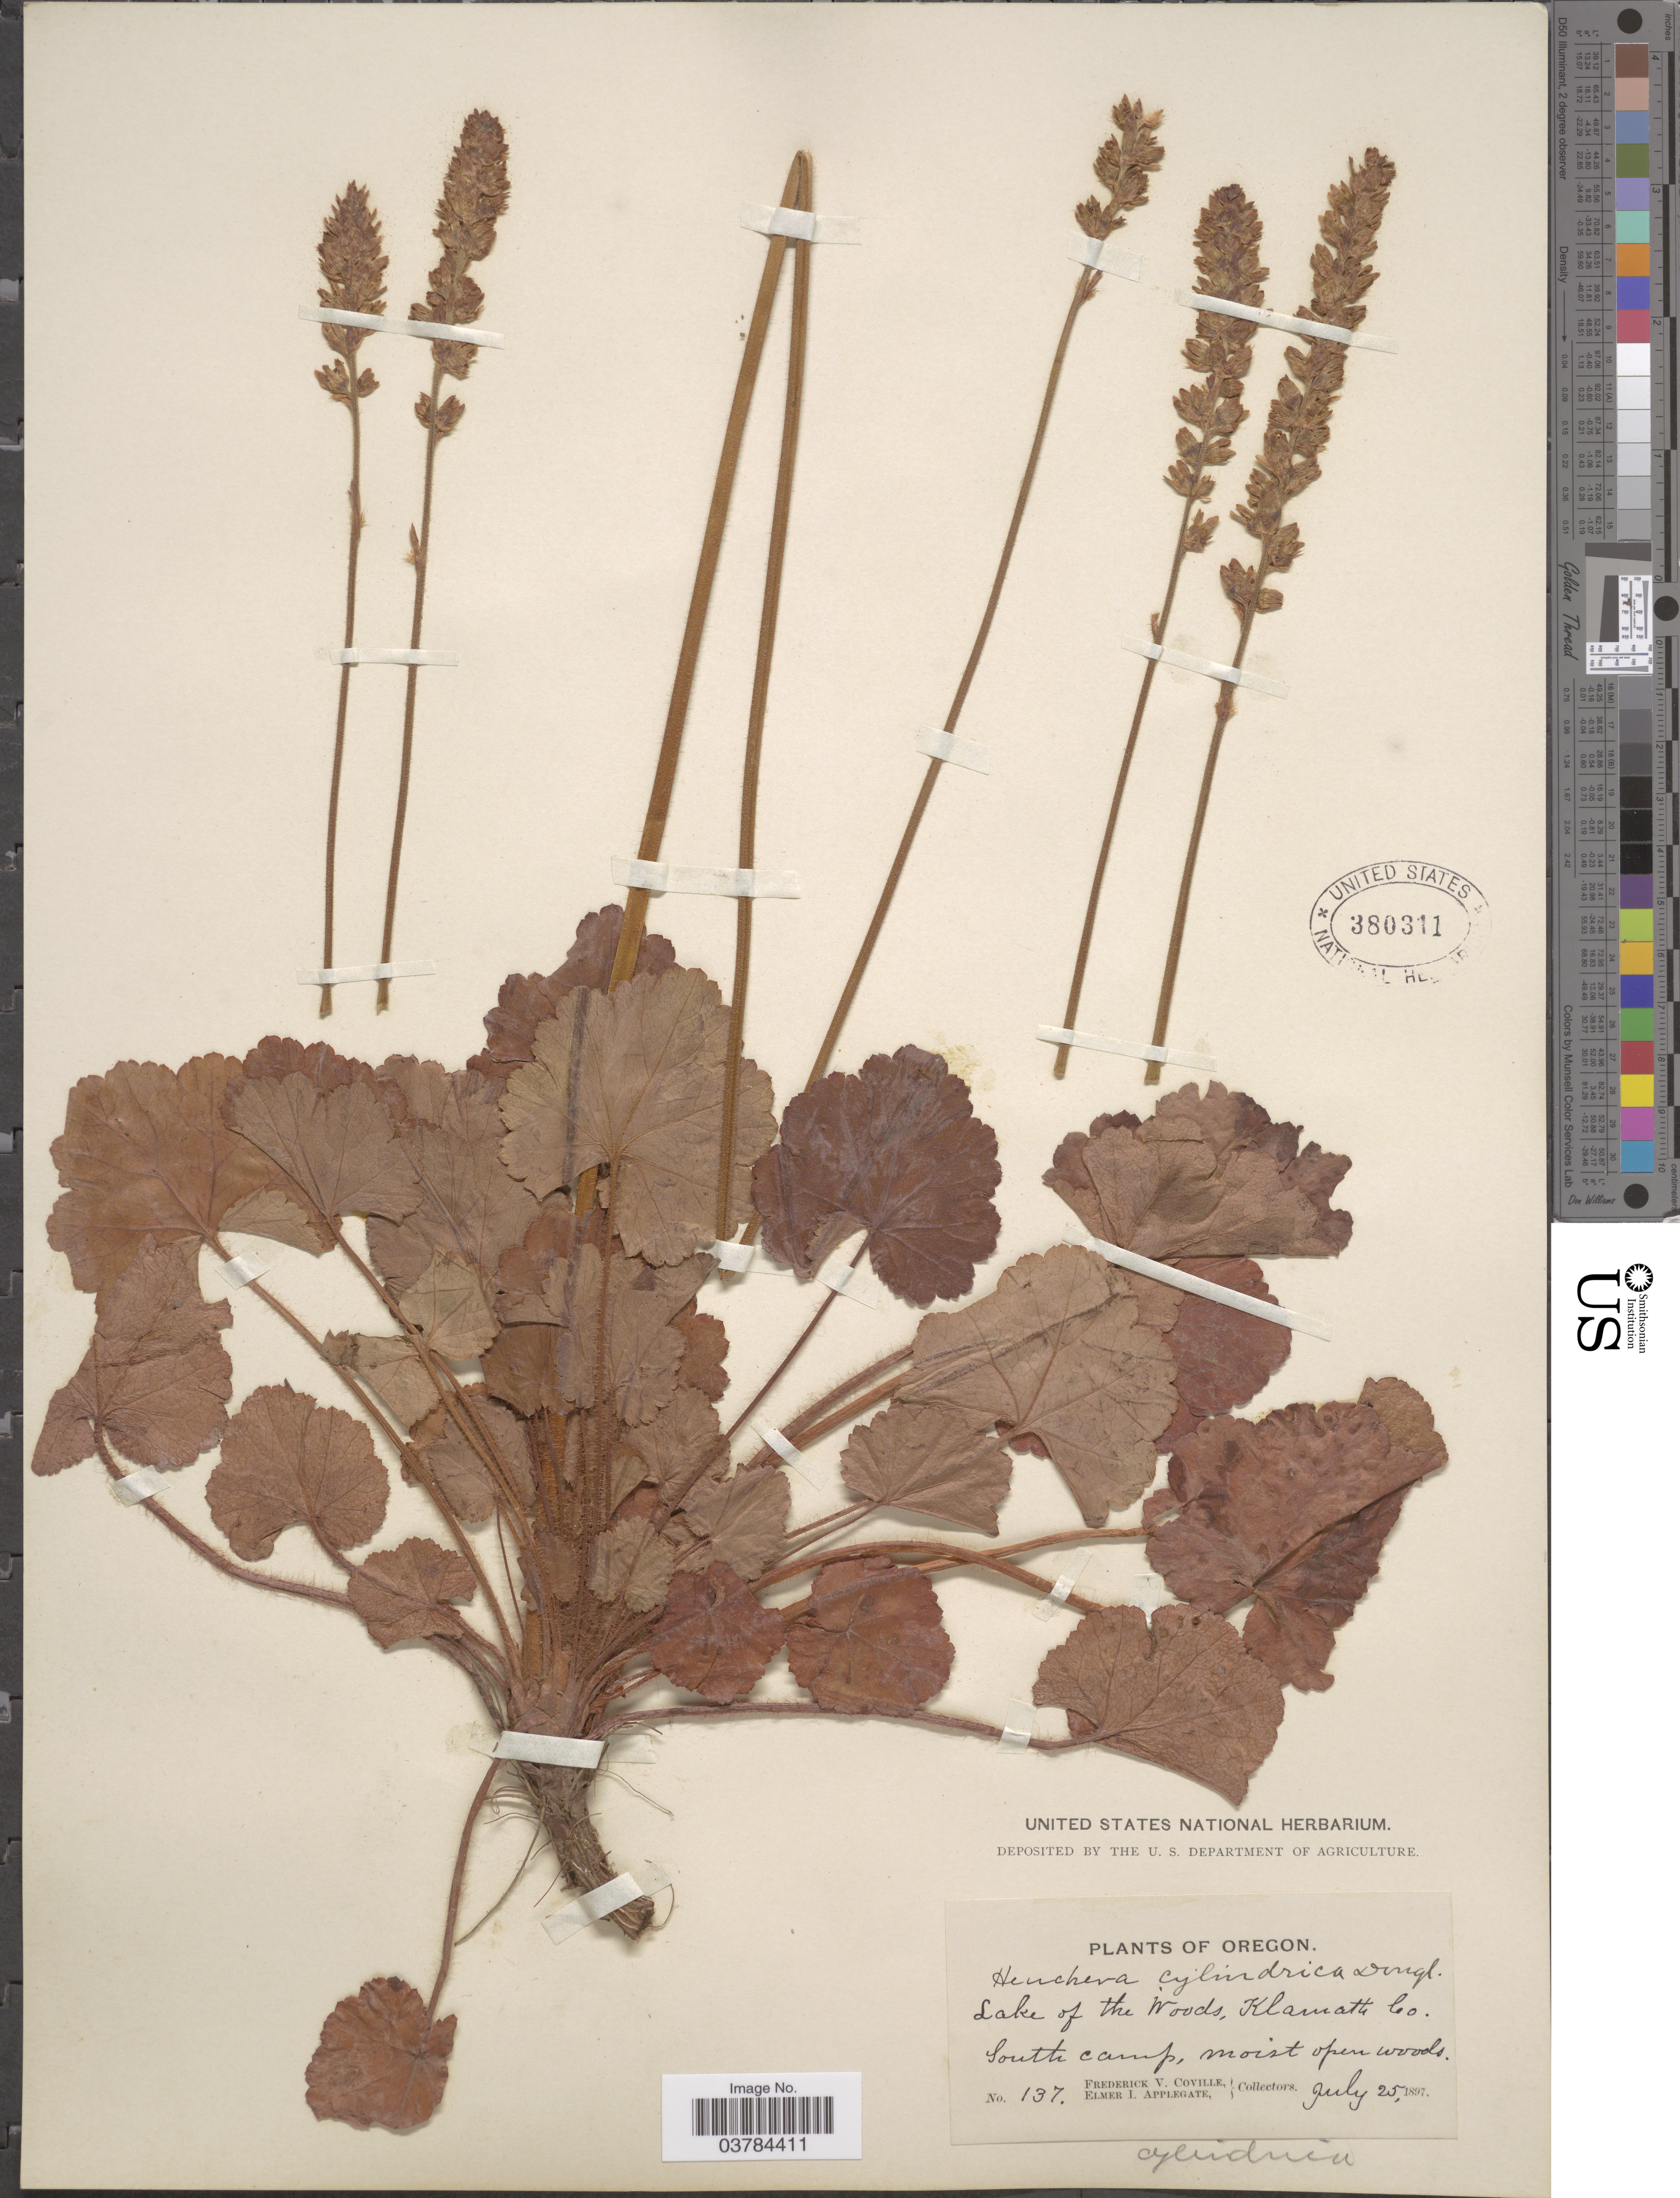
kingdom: Plantae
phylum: Tracheophyta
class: Magnoliopsida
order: Saxifragales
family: Saxifragaceae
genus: Heuchera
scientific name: Heuchera cylindrica var. cylindrica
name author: Douglas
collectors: F. V. Coville & E. I. Applegate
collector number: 137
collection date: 1897-07-25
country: United States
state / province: Oregon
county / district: Klamath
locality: Lake of the Woods, Klamath Co. South camp.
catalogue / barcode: US 380311